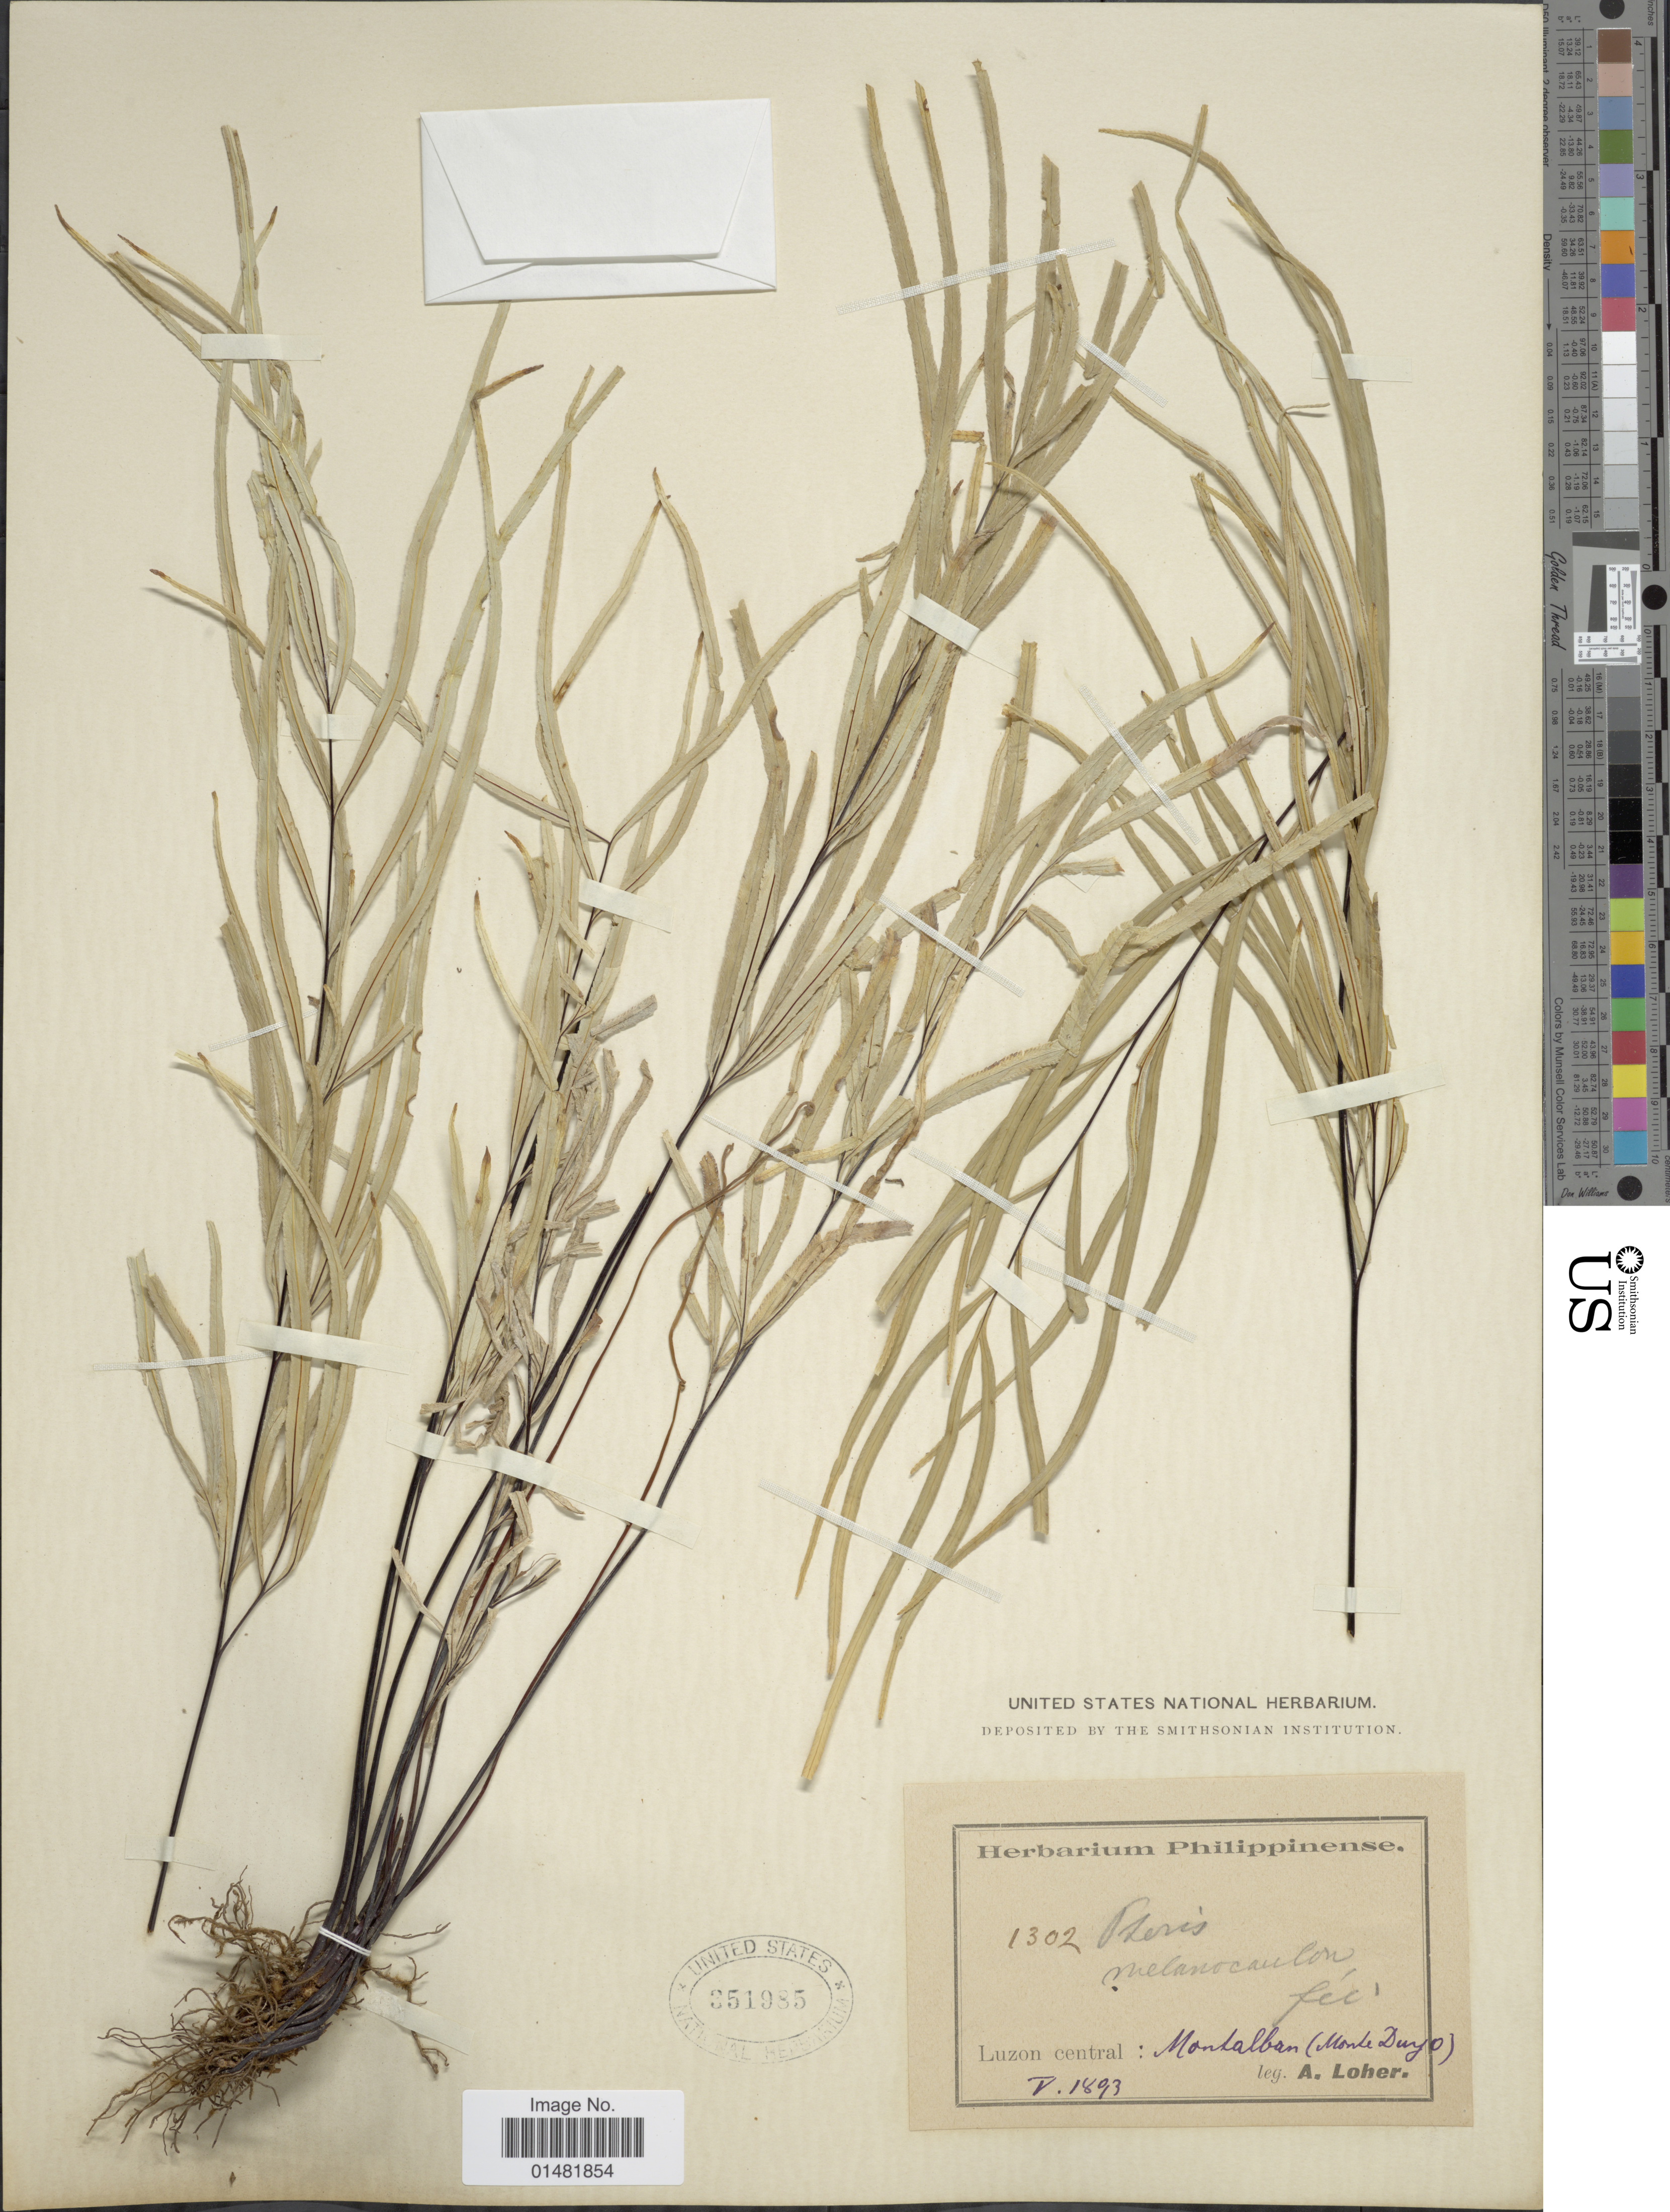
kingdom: Plantae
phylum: Tracheophyta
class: Polypodiopsida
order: Polypodiales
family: Pteridaceae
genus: Pteris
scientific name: Pteris melanocaulon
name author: Fée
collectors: A. Loher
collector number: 1302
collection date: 1893-05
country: Philippines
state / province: Central Luzon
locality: Montalban (Montalban (Monte Duyo)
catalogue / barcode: US 351985